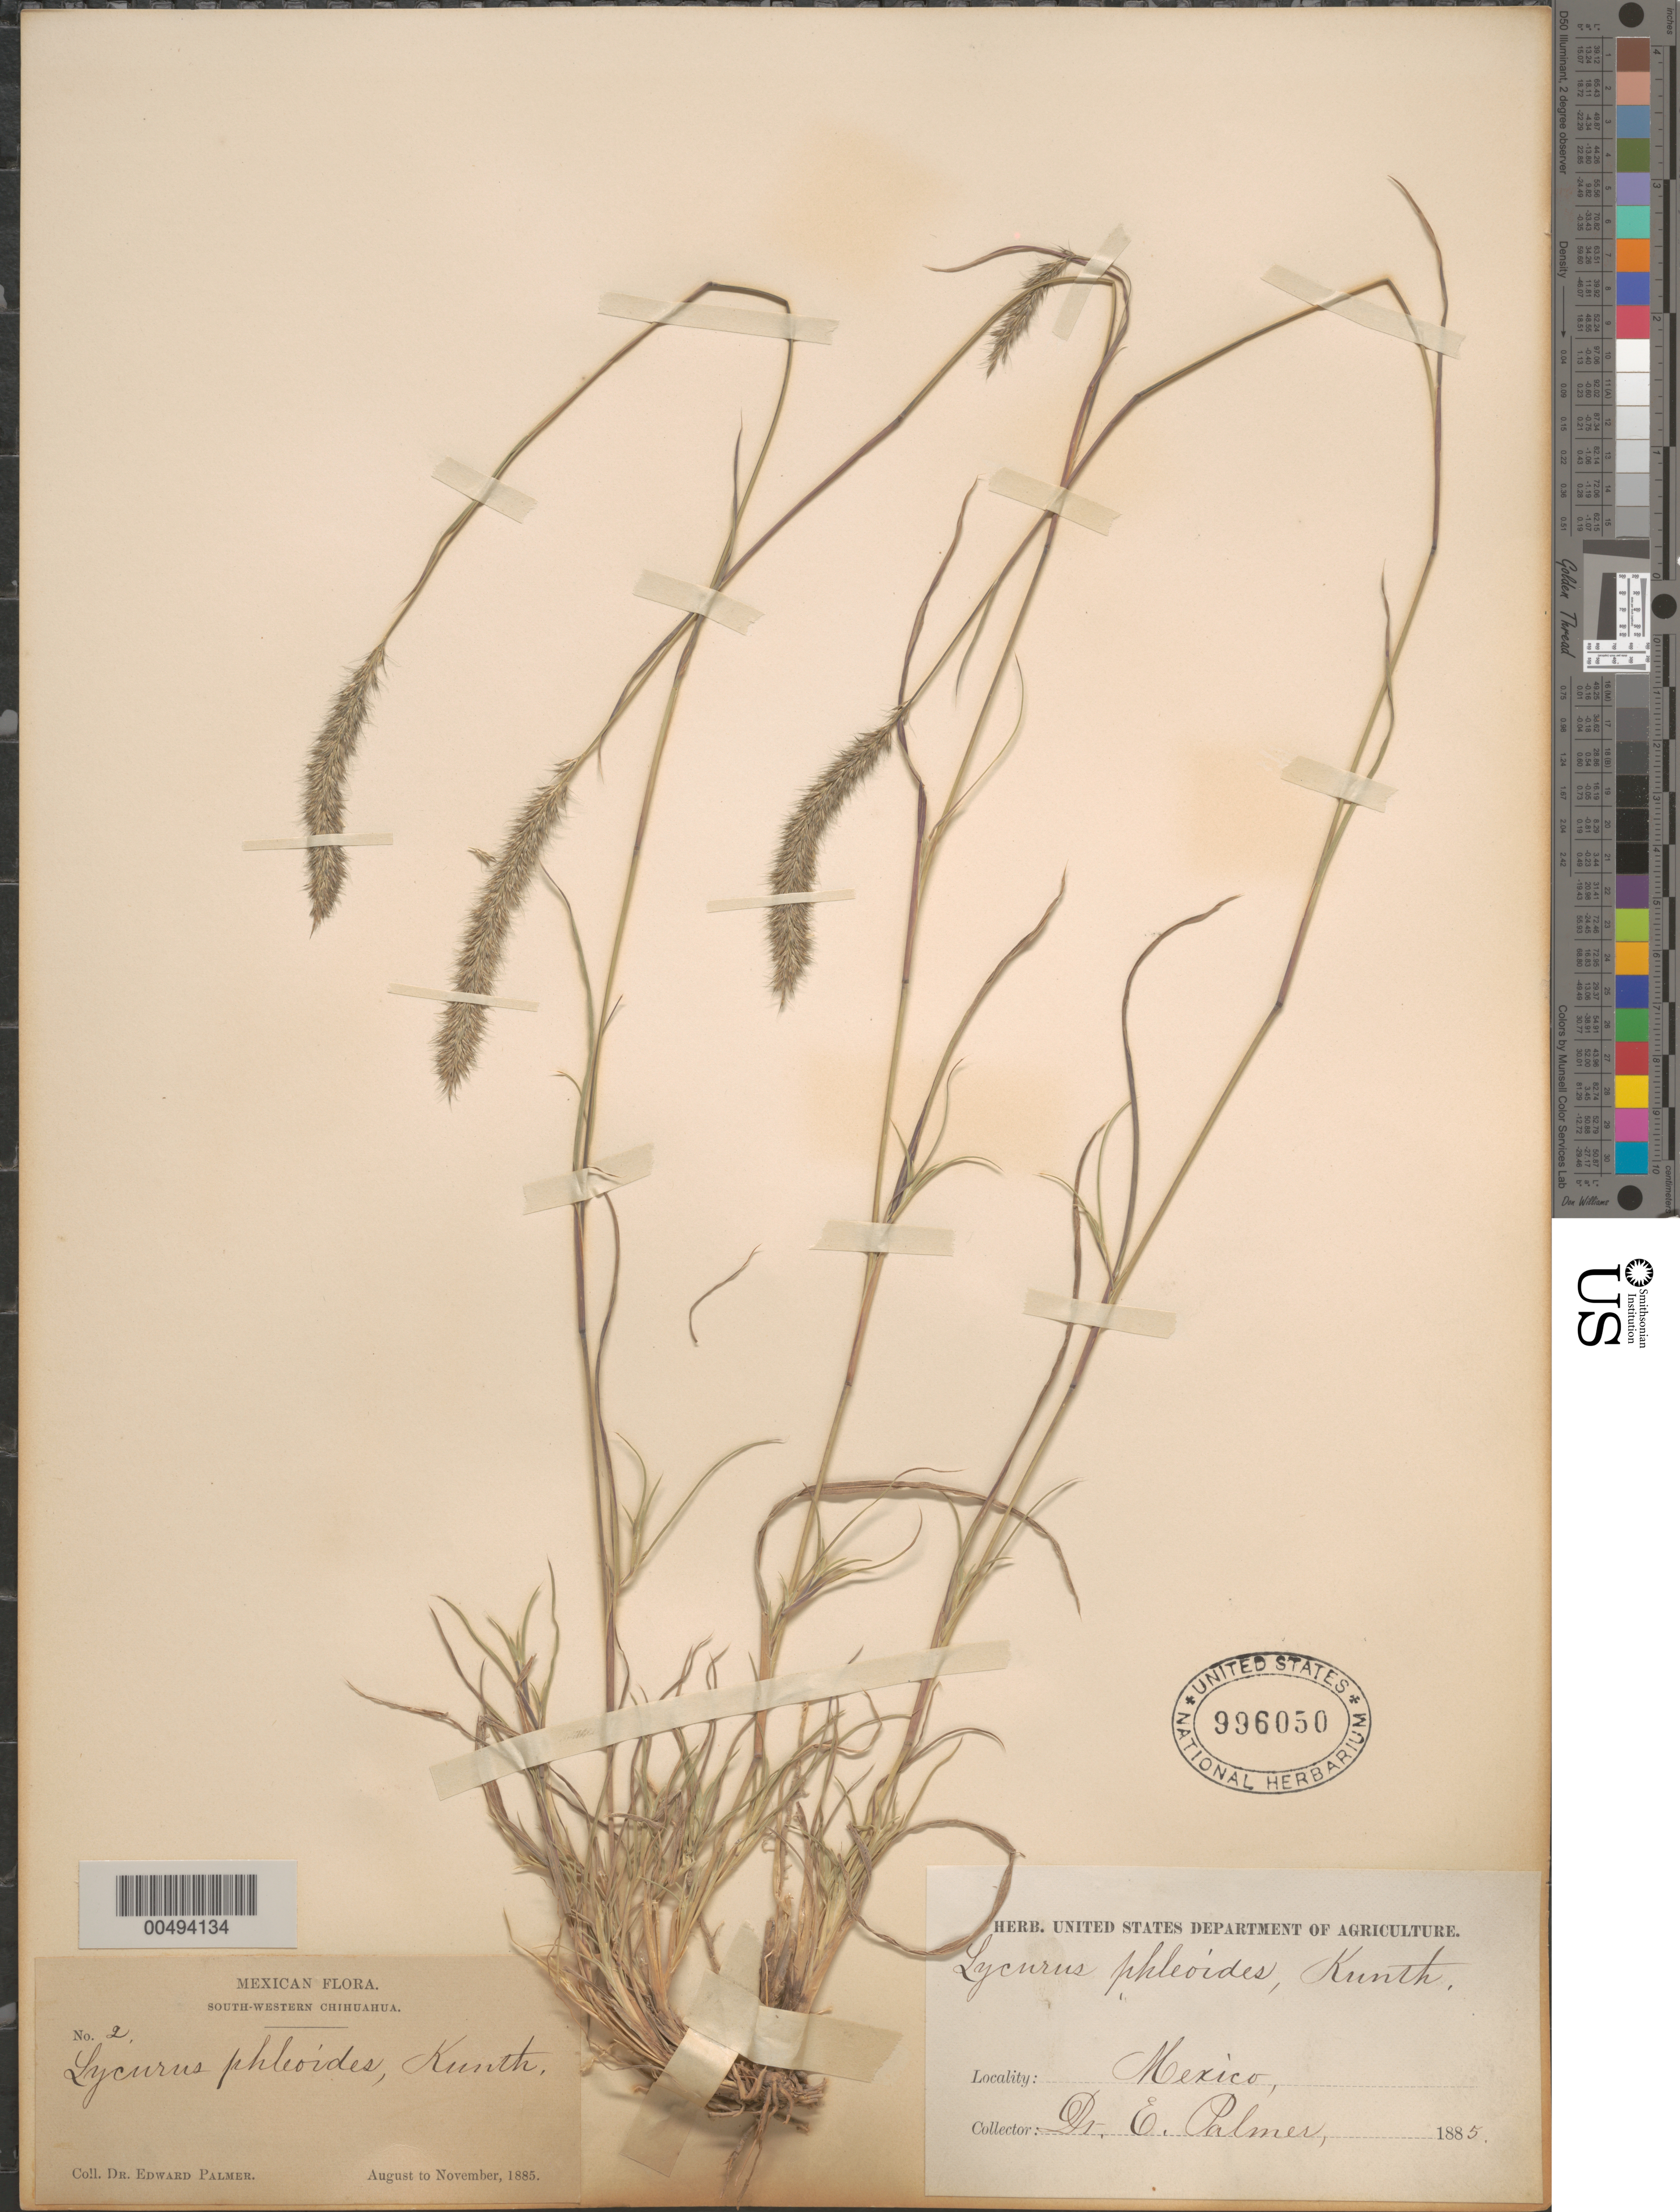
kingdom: Plantae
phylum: Tracheophyta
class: Liliopsida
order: Poales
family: Poaceae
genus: Lycurus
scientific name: Lycurus phleoides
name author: Kunth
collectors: E. Palmer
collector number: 2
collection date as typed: Aug 1885 to Nov 1885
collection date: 1885-08/1885-11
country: Mexico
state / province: Chihuahua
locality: South-western Chihuahua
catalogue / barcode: US 996050